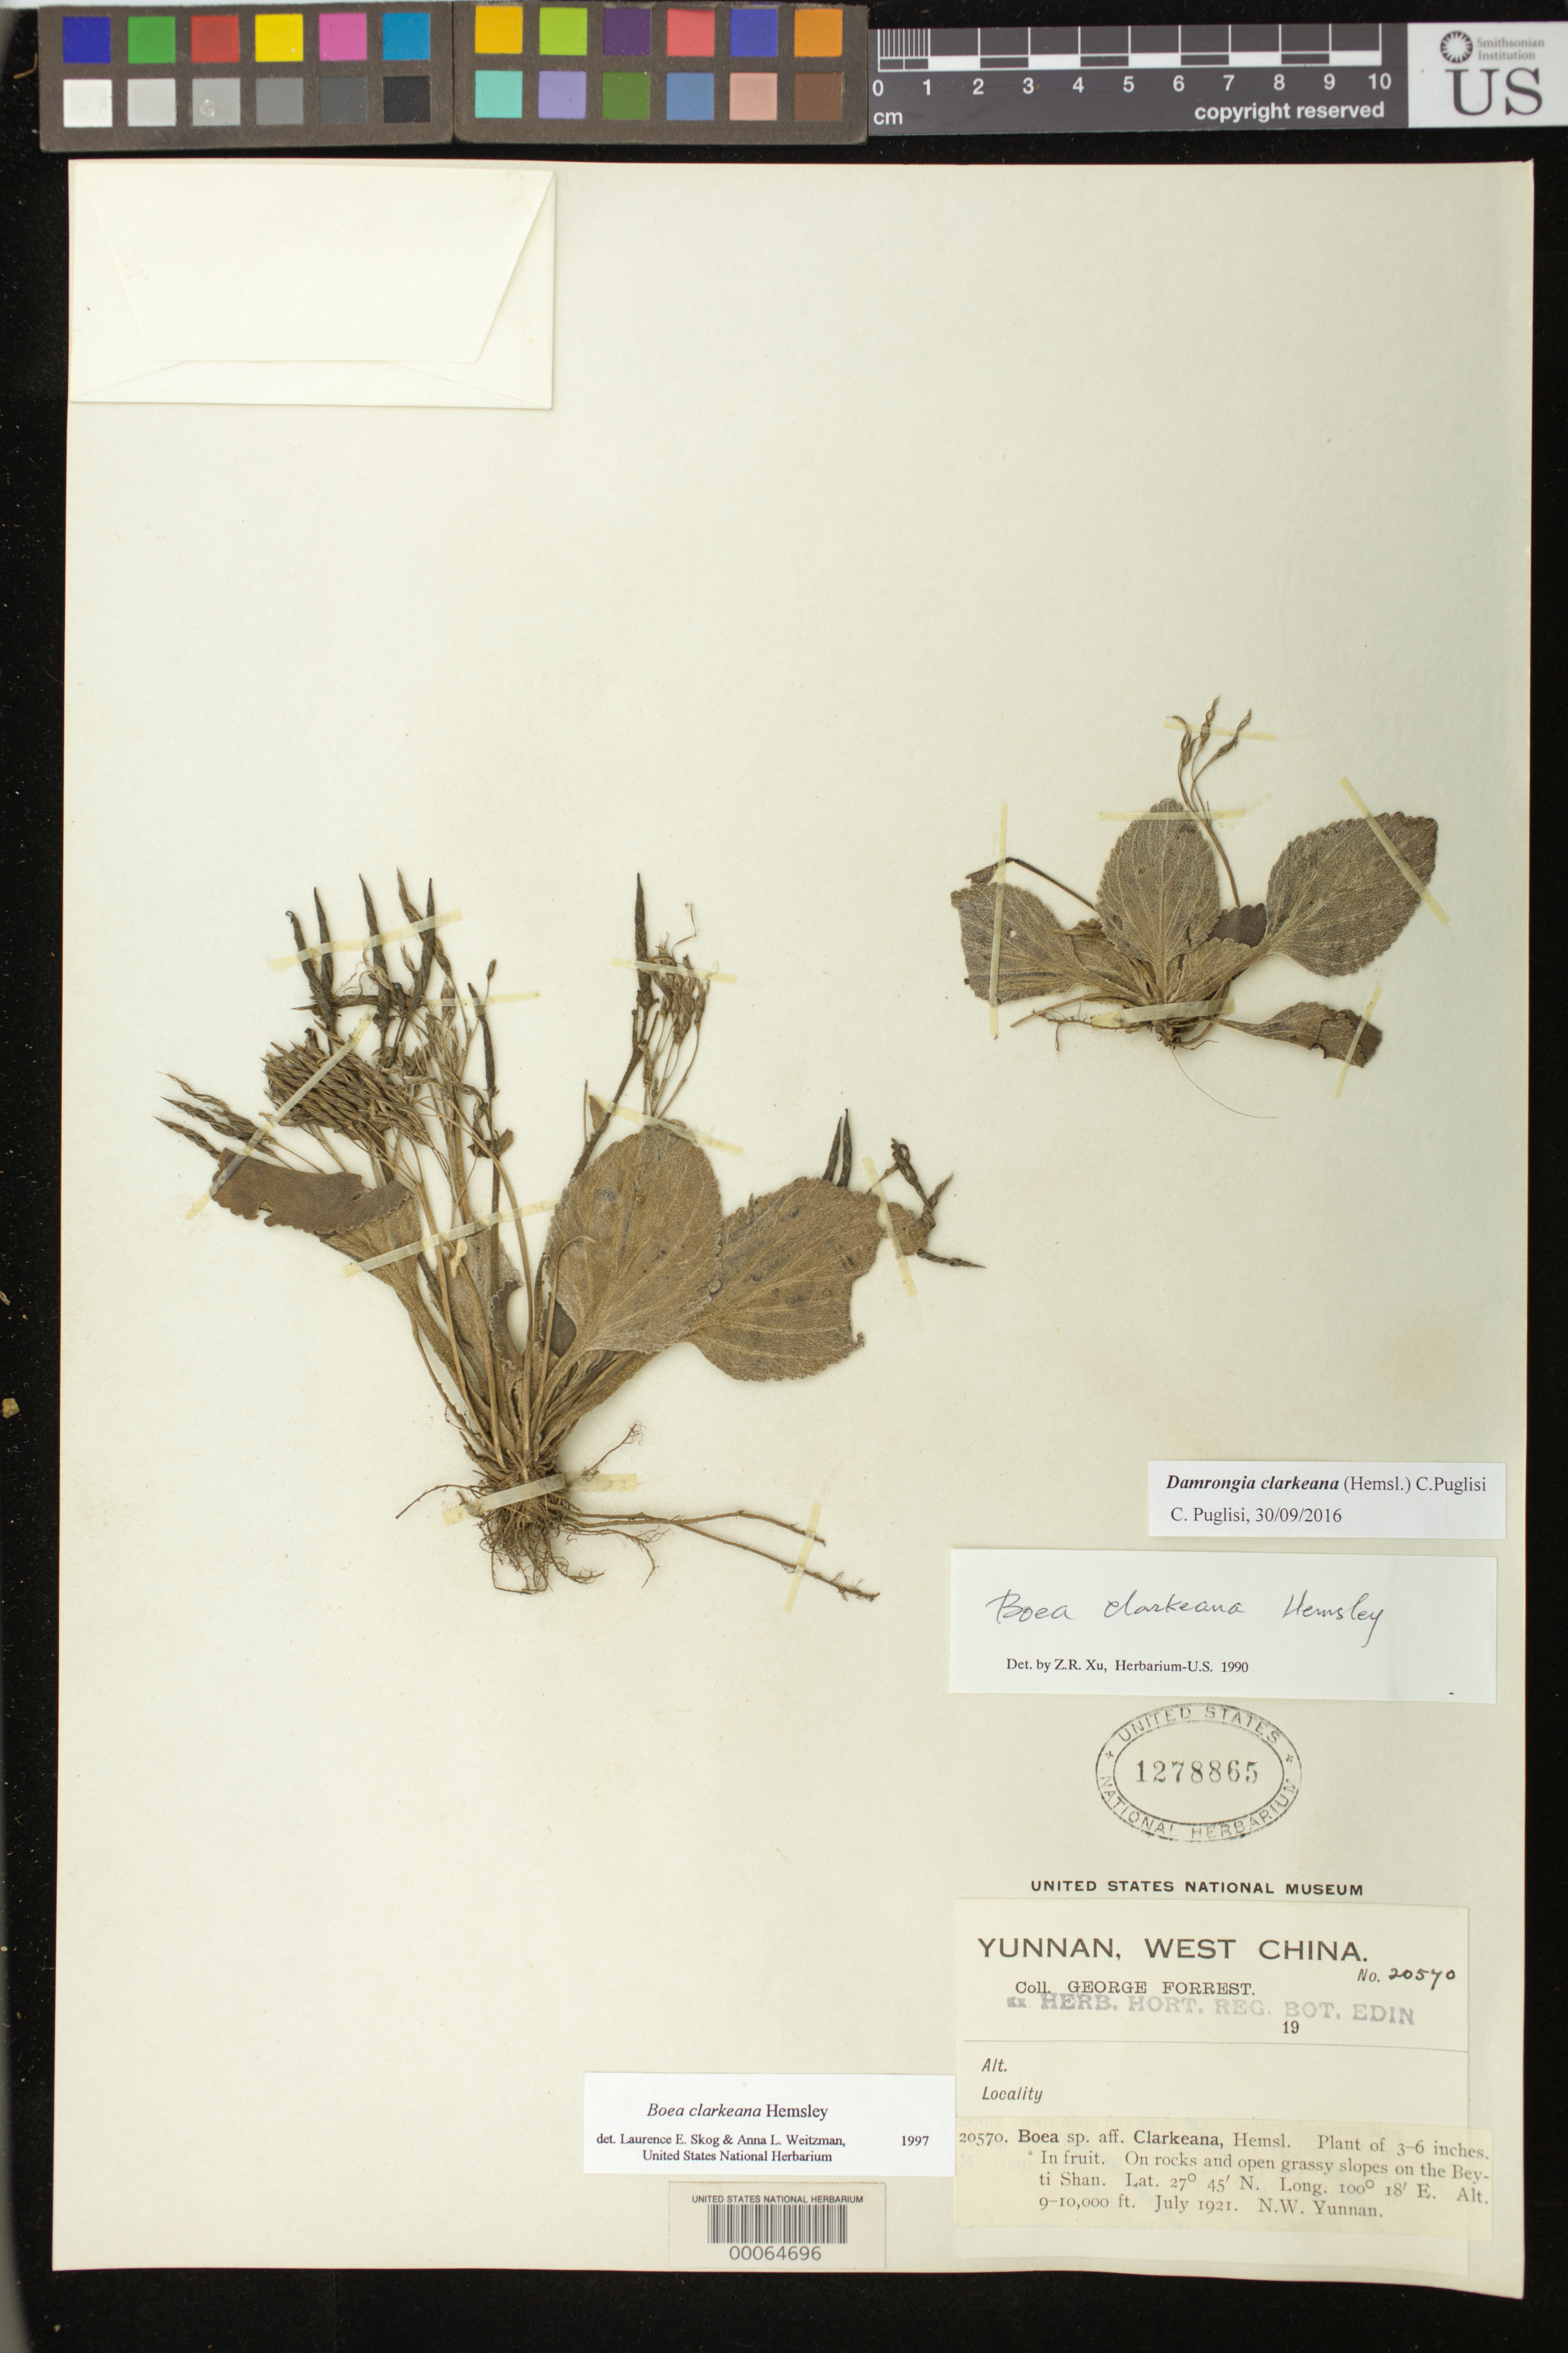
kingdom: Plantae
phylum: Tracheophyta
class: Magnoliopsida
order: Lamiales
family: Gesneriaceae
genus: Damrongia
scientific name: Damrongia clarkeana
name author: (Hemsl.) Puglisi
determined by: Puglisi, Carmen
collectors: G. Forrest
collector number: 20570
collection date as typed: Jul 1921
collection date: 1921-07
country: China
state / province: Yunnan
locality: Beyti shan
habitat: On rocks and grassy slopes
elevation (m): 2743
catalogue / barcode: US 1278865